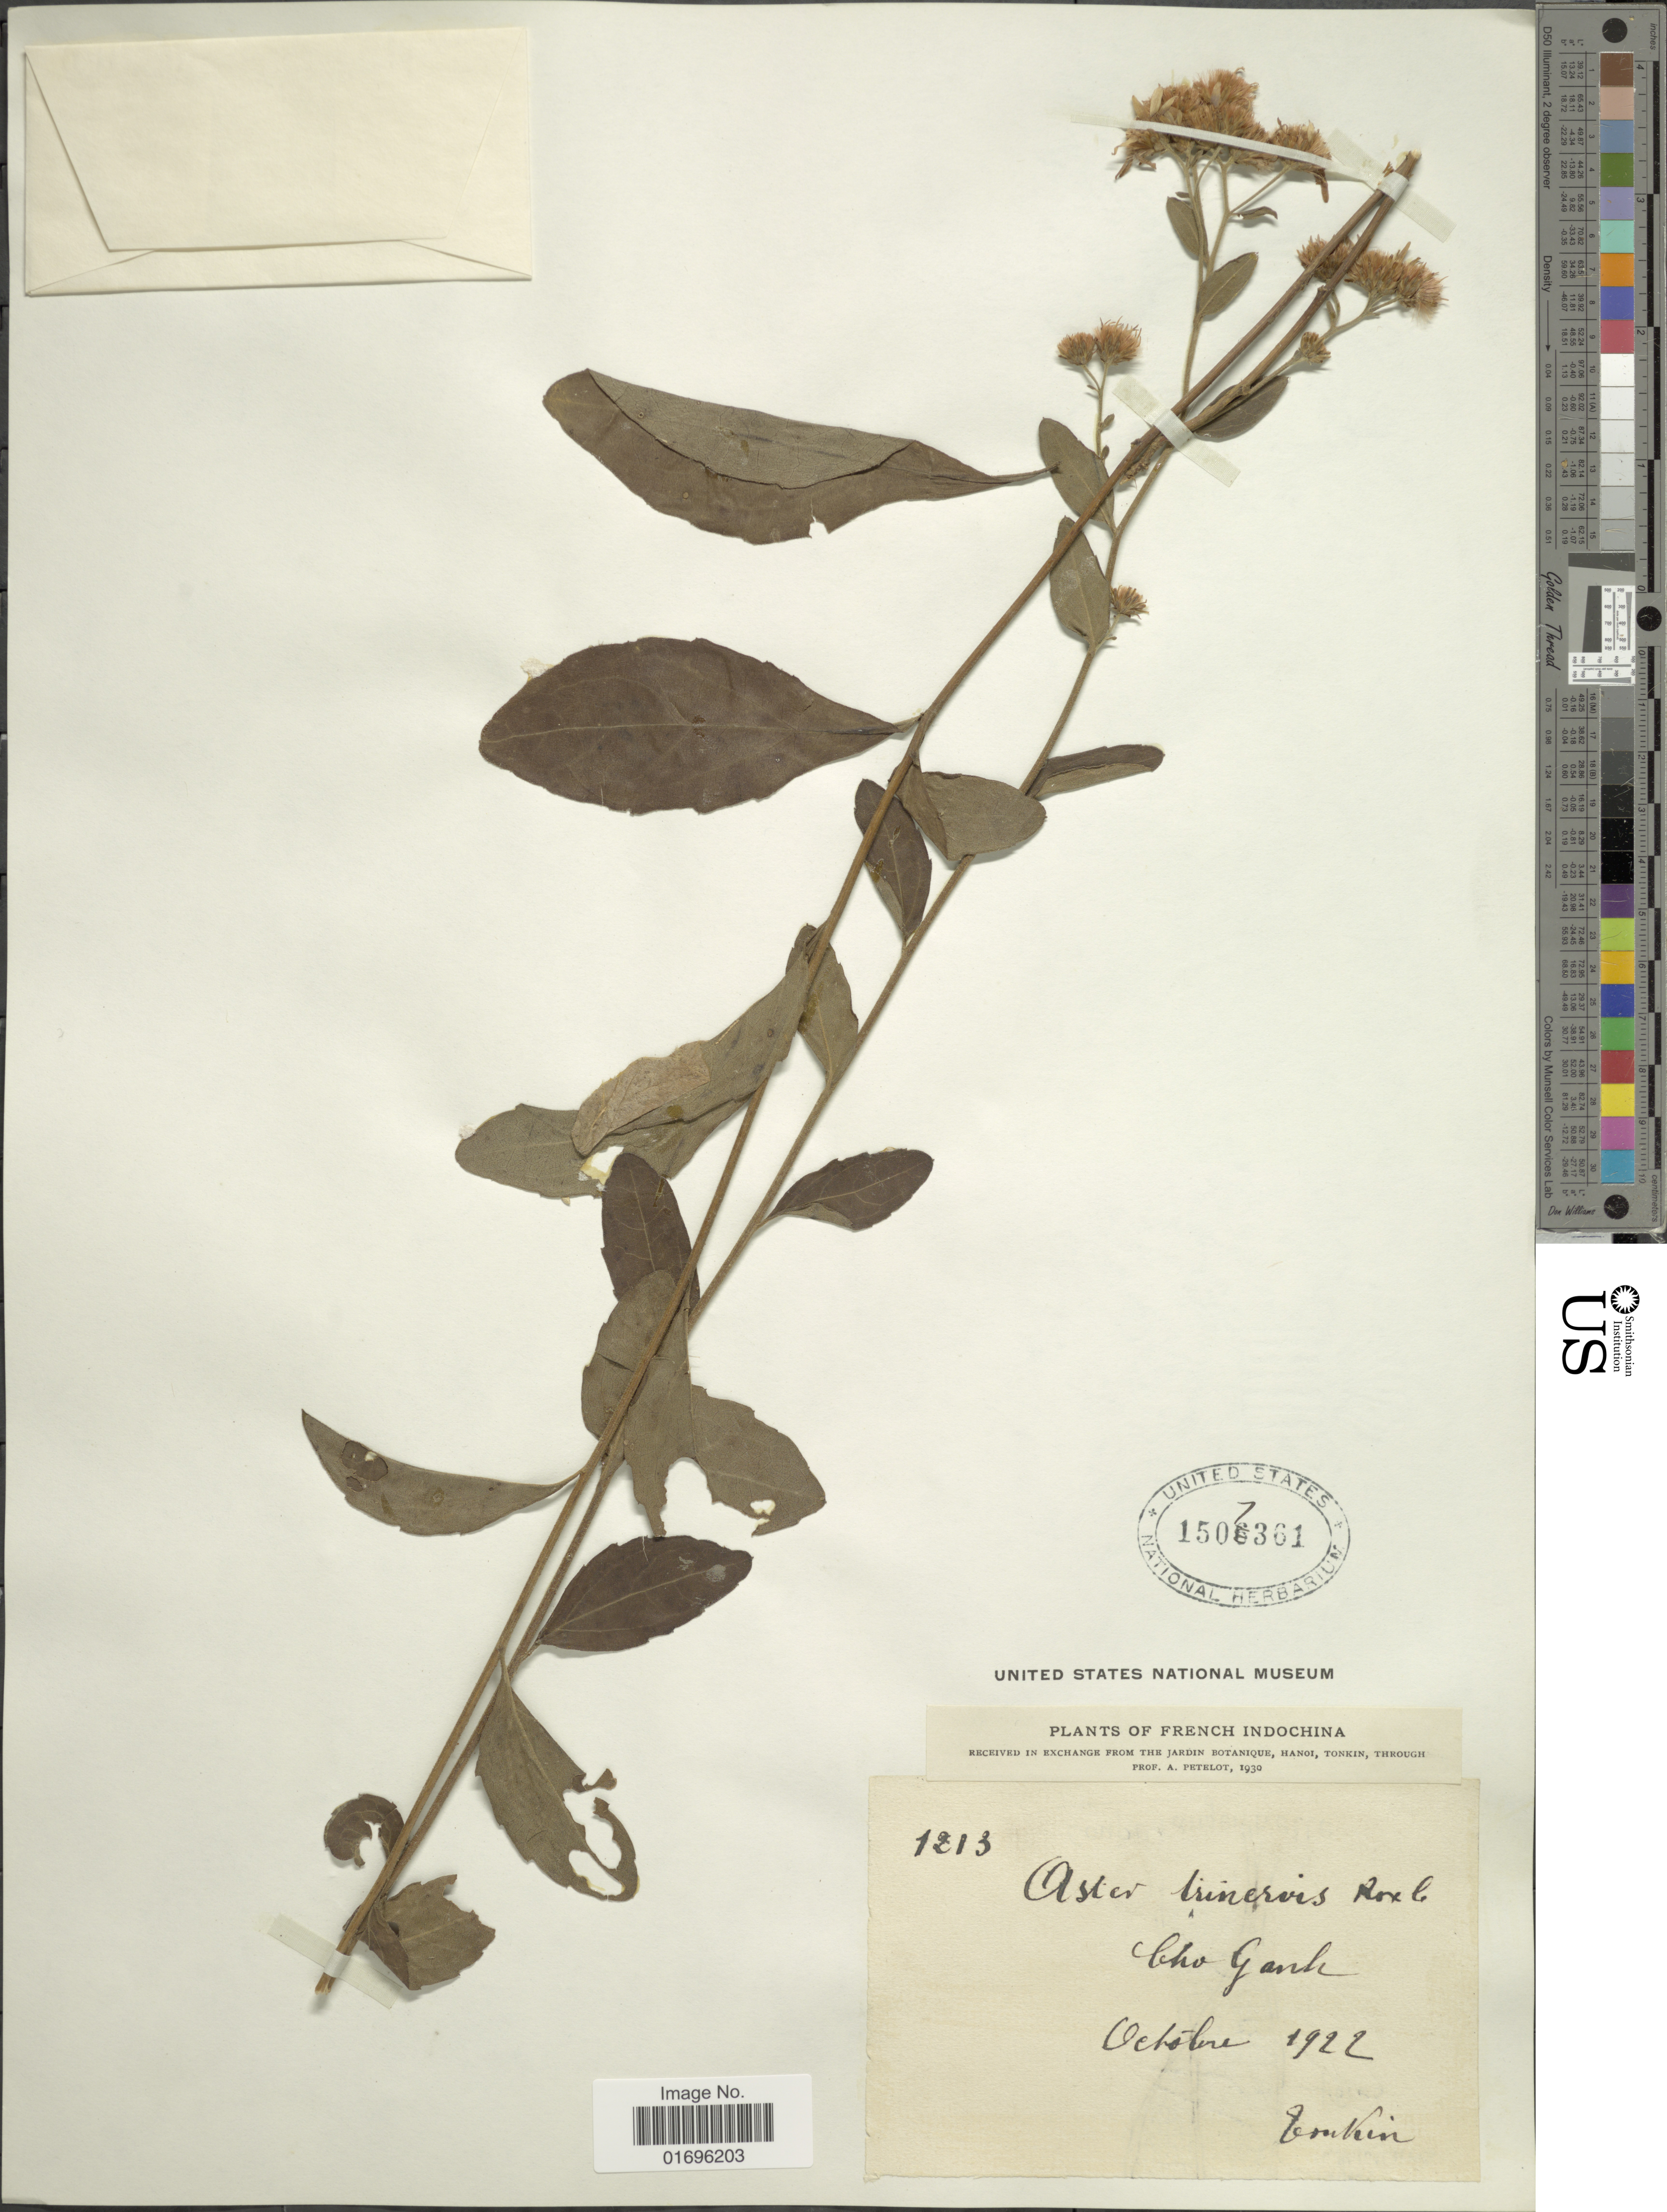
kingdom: Plantae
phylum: Tracheophyta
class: Magnoliopsida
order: Asterales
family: Asteraceae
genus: Aster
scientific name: Aster ageratoides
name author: Turcz.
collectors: A. Petelot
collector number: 1213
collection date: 1922-10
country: Vietnam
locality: French Indochina. Tonkin. Cho Gank. [interpreted]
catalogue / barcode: US 1507361